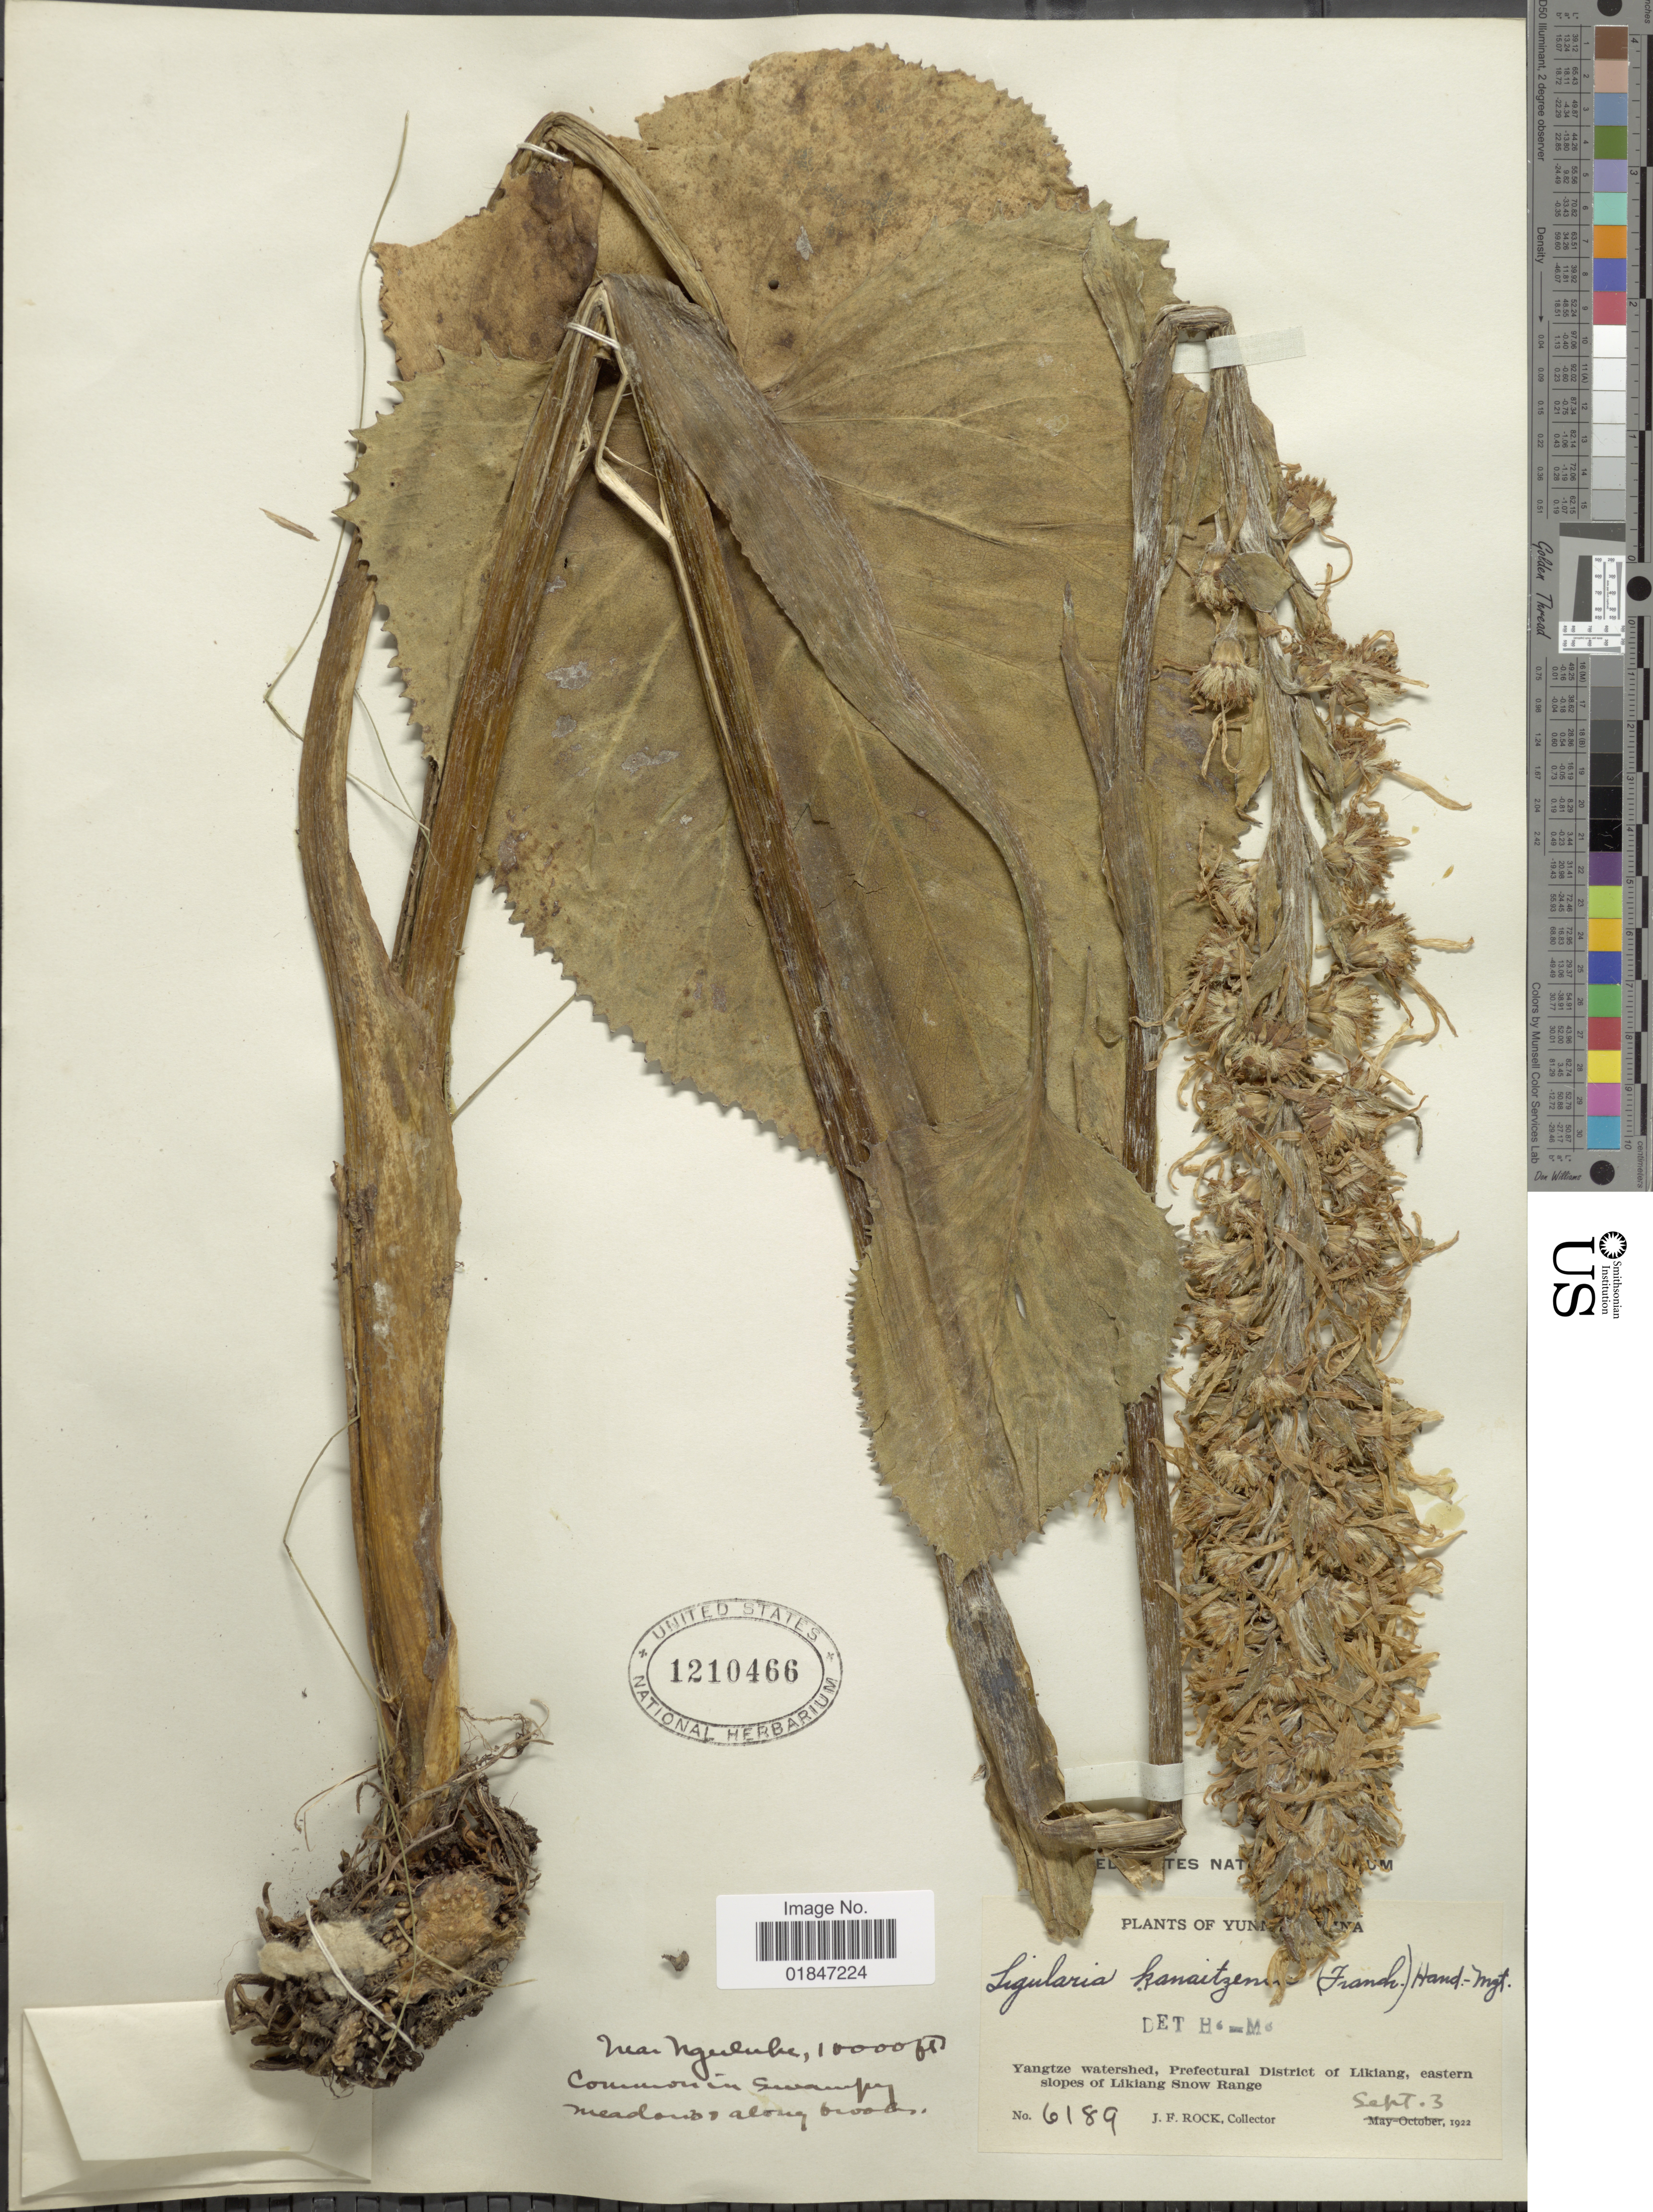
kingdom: Plantae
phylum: Tracheophyta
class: Magnoliopsida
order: Asterales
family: Asteraceae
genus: Ligularia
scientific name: Ligularia kanaitzensis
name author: (Franch.) Hand.-Mazz.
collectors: J. Rock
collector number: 6189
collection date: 1922-09-03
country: China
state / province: Yunnan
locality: Yunnan, China. Yangtze watershed, Prefectual District of Likiang, eastern slopes of Likiang Snow Range.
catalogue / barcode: US 1210466